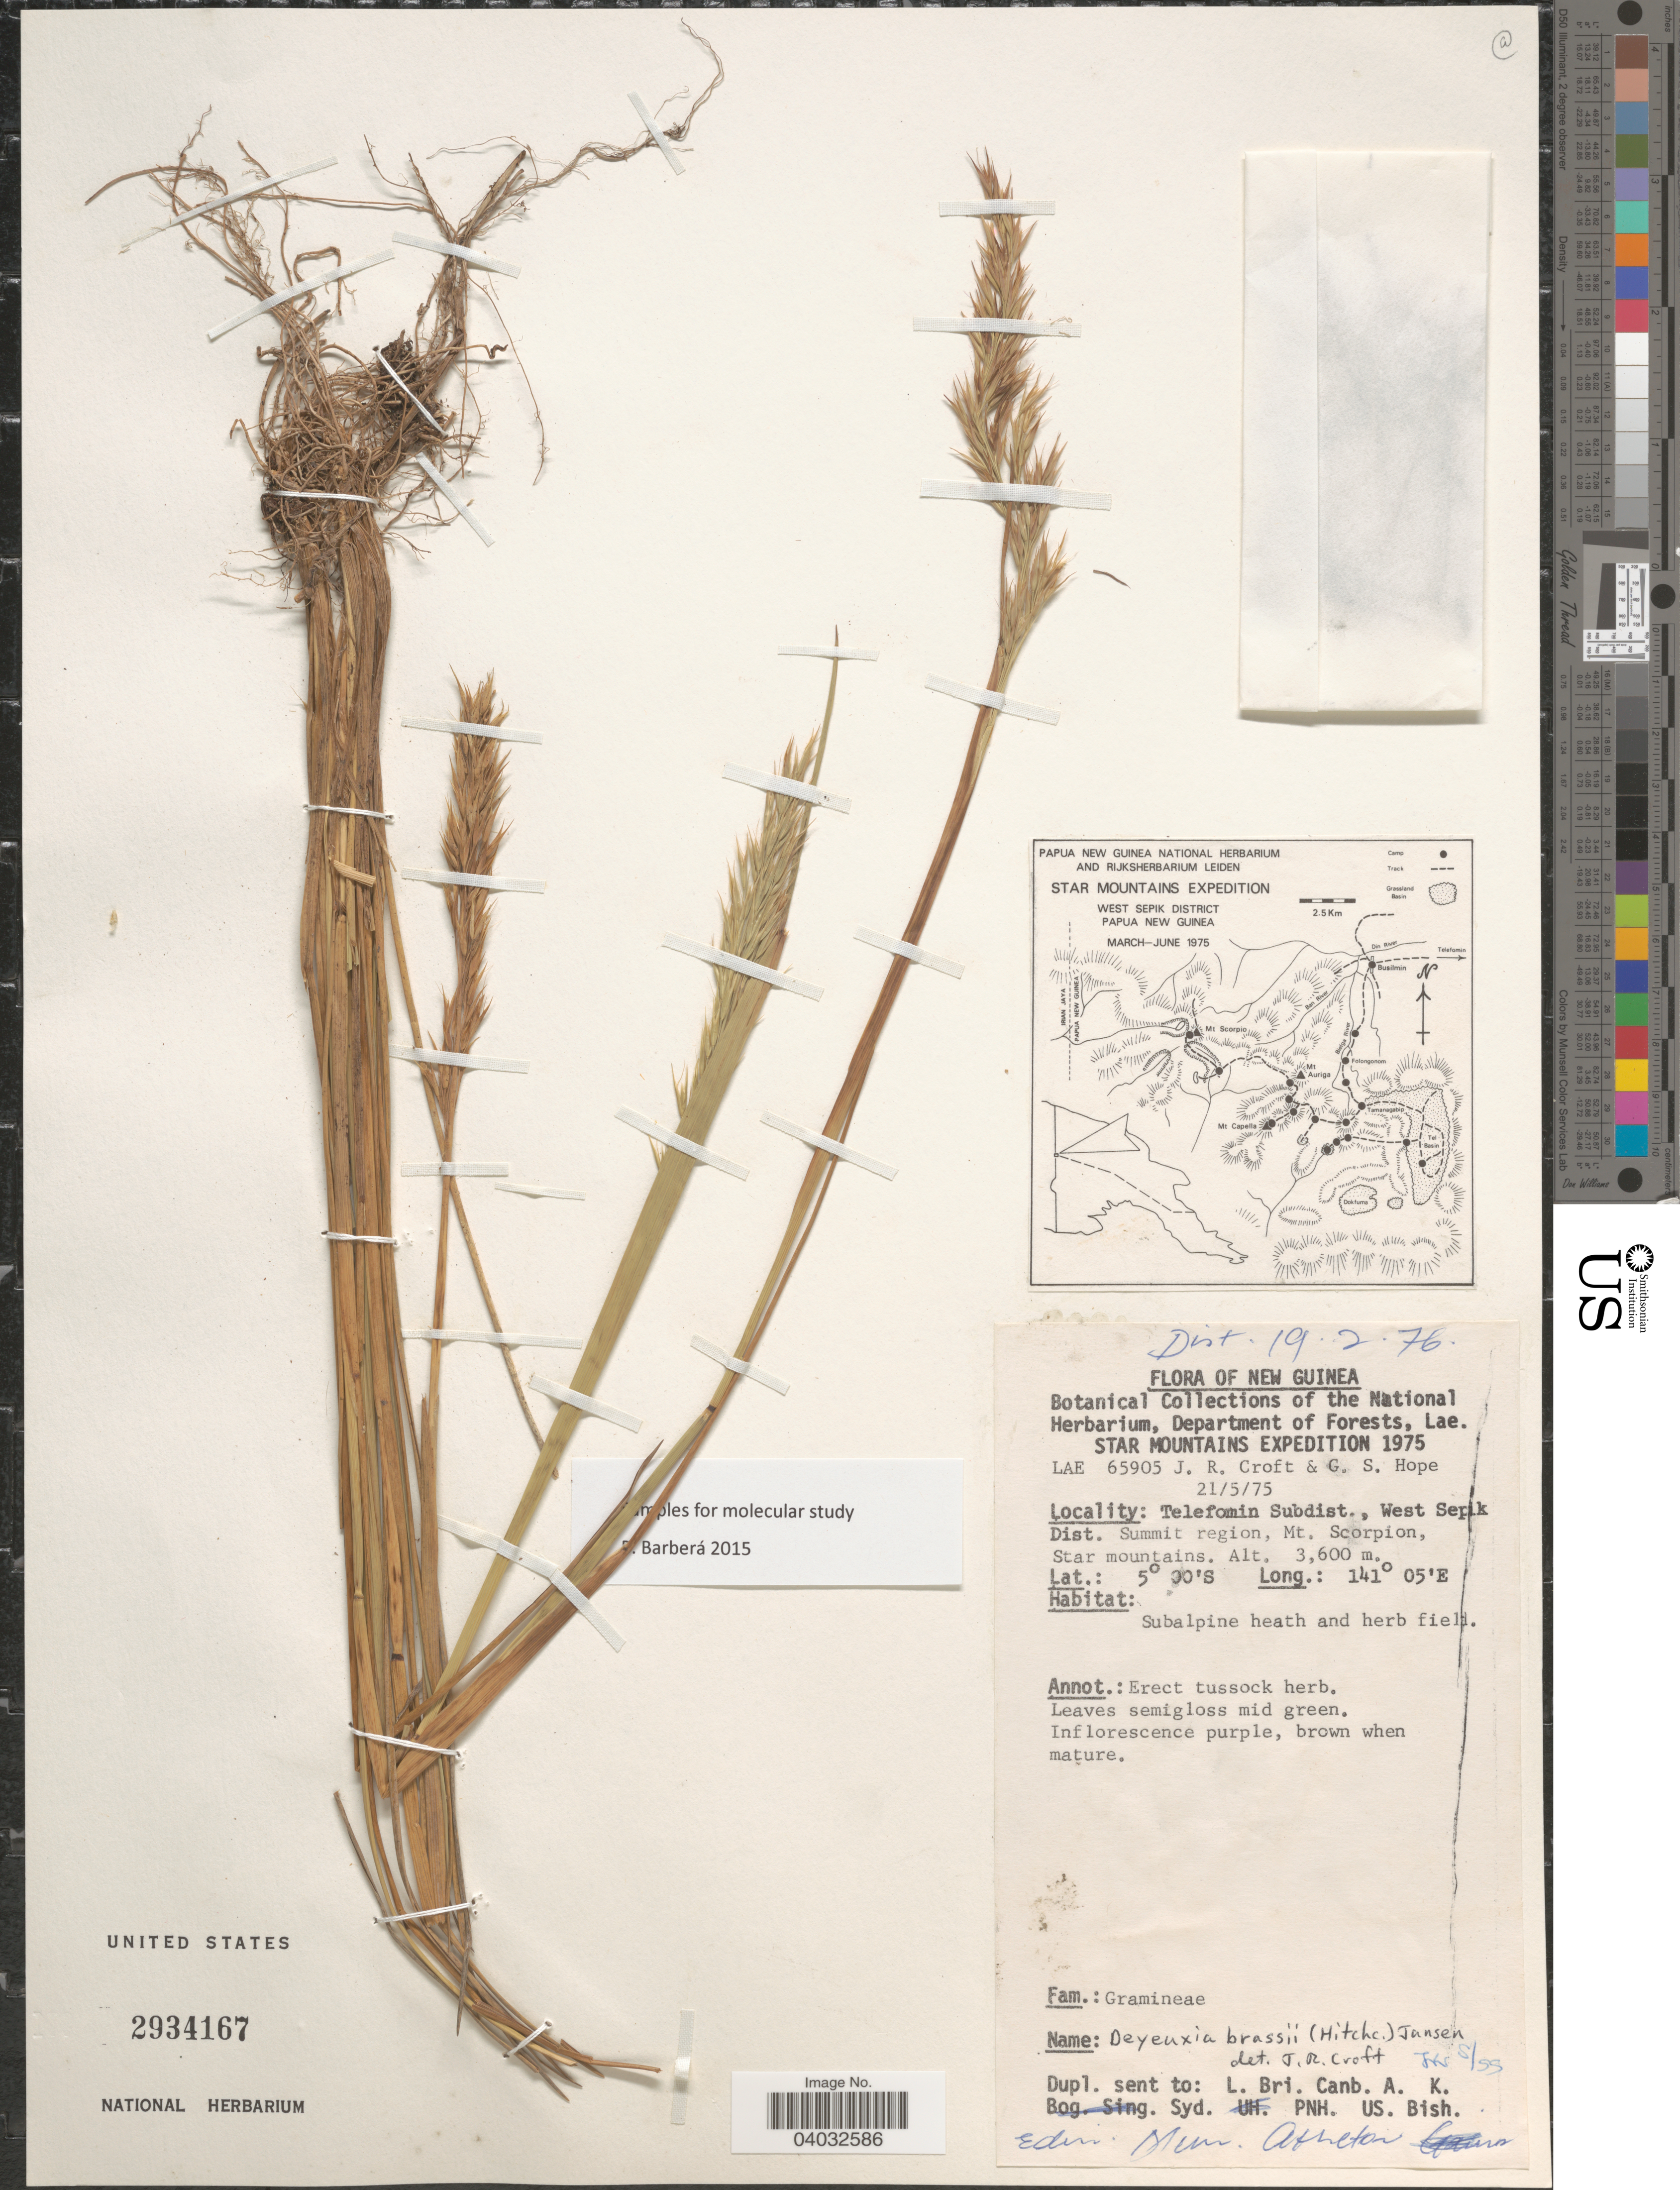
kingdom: Plantae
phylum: Tracheophyta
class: Liliopsida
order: Poales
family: Poaceae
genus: Calamagrostis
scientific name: Calamagrostis brassii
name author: Hitchc.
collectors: J. R. Croft & G. Hope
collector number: LAE65905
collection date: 1975-05-21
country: Papua New Guinea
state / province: Sandaun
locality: New Guinea. Telefomin Subdist., West Sepik Dist. Summit region, Mt. Scorpion, Star mountain.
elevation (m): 3600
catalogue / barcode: US 2934167